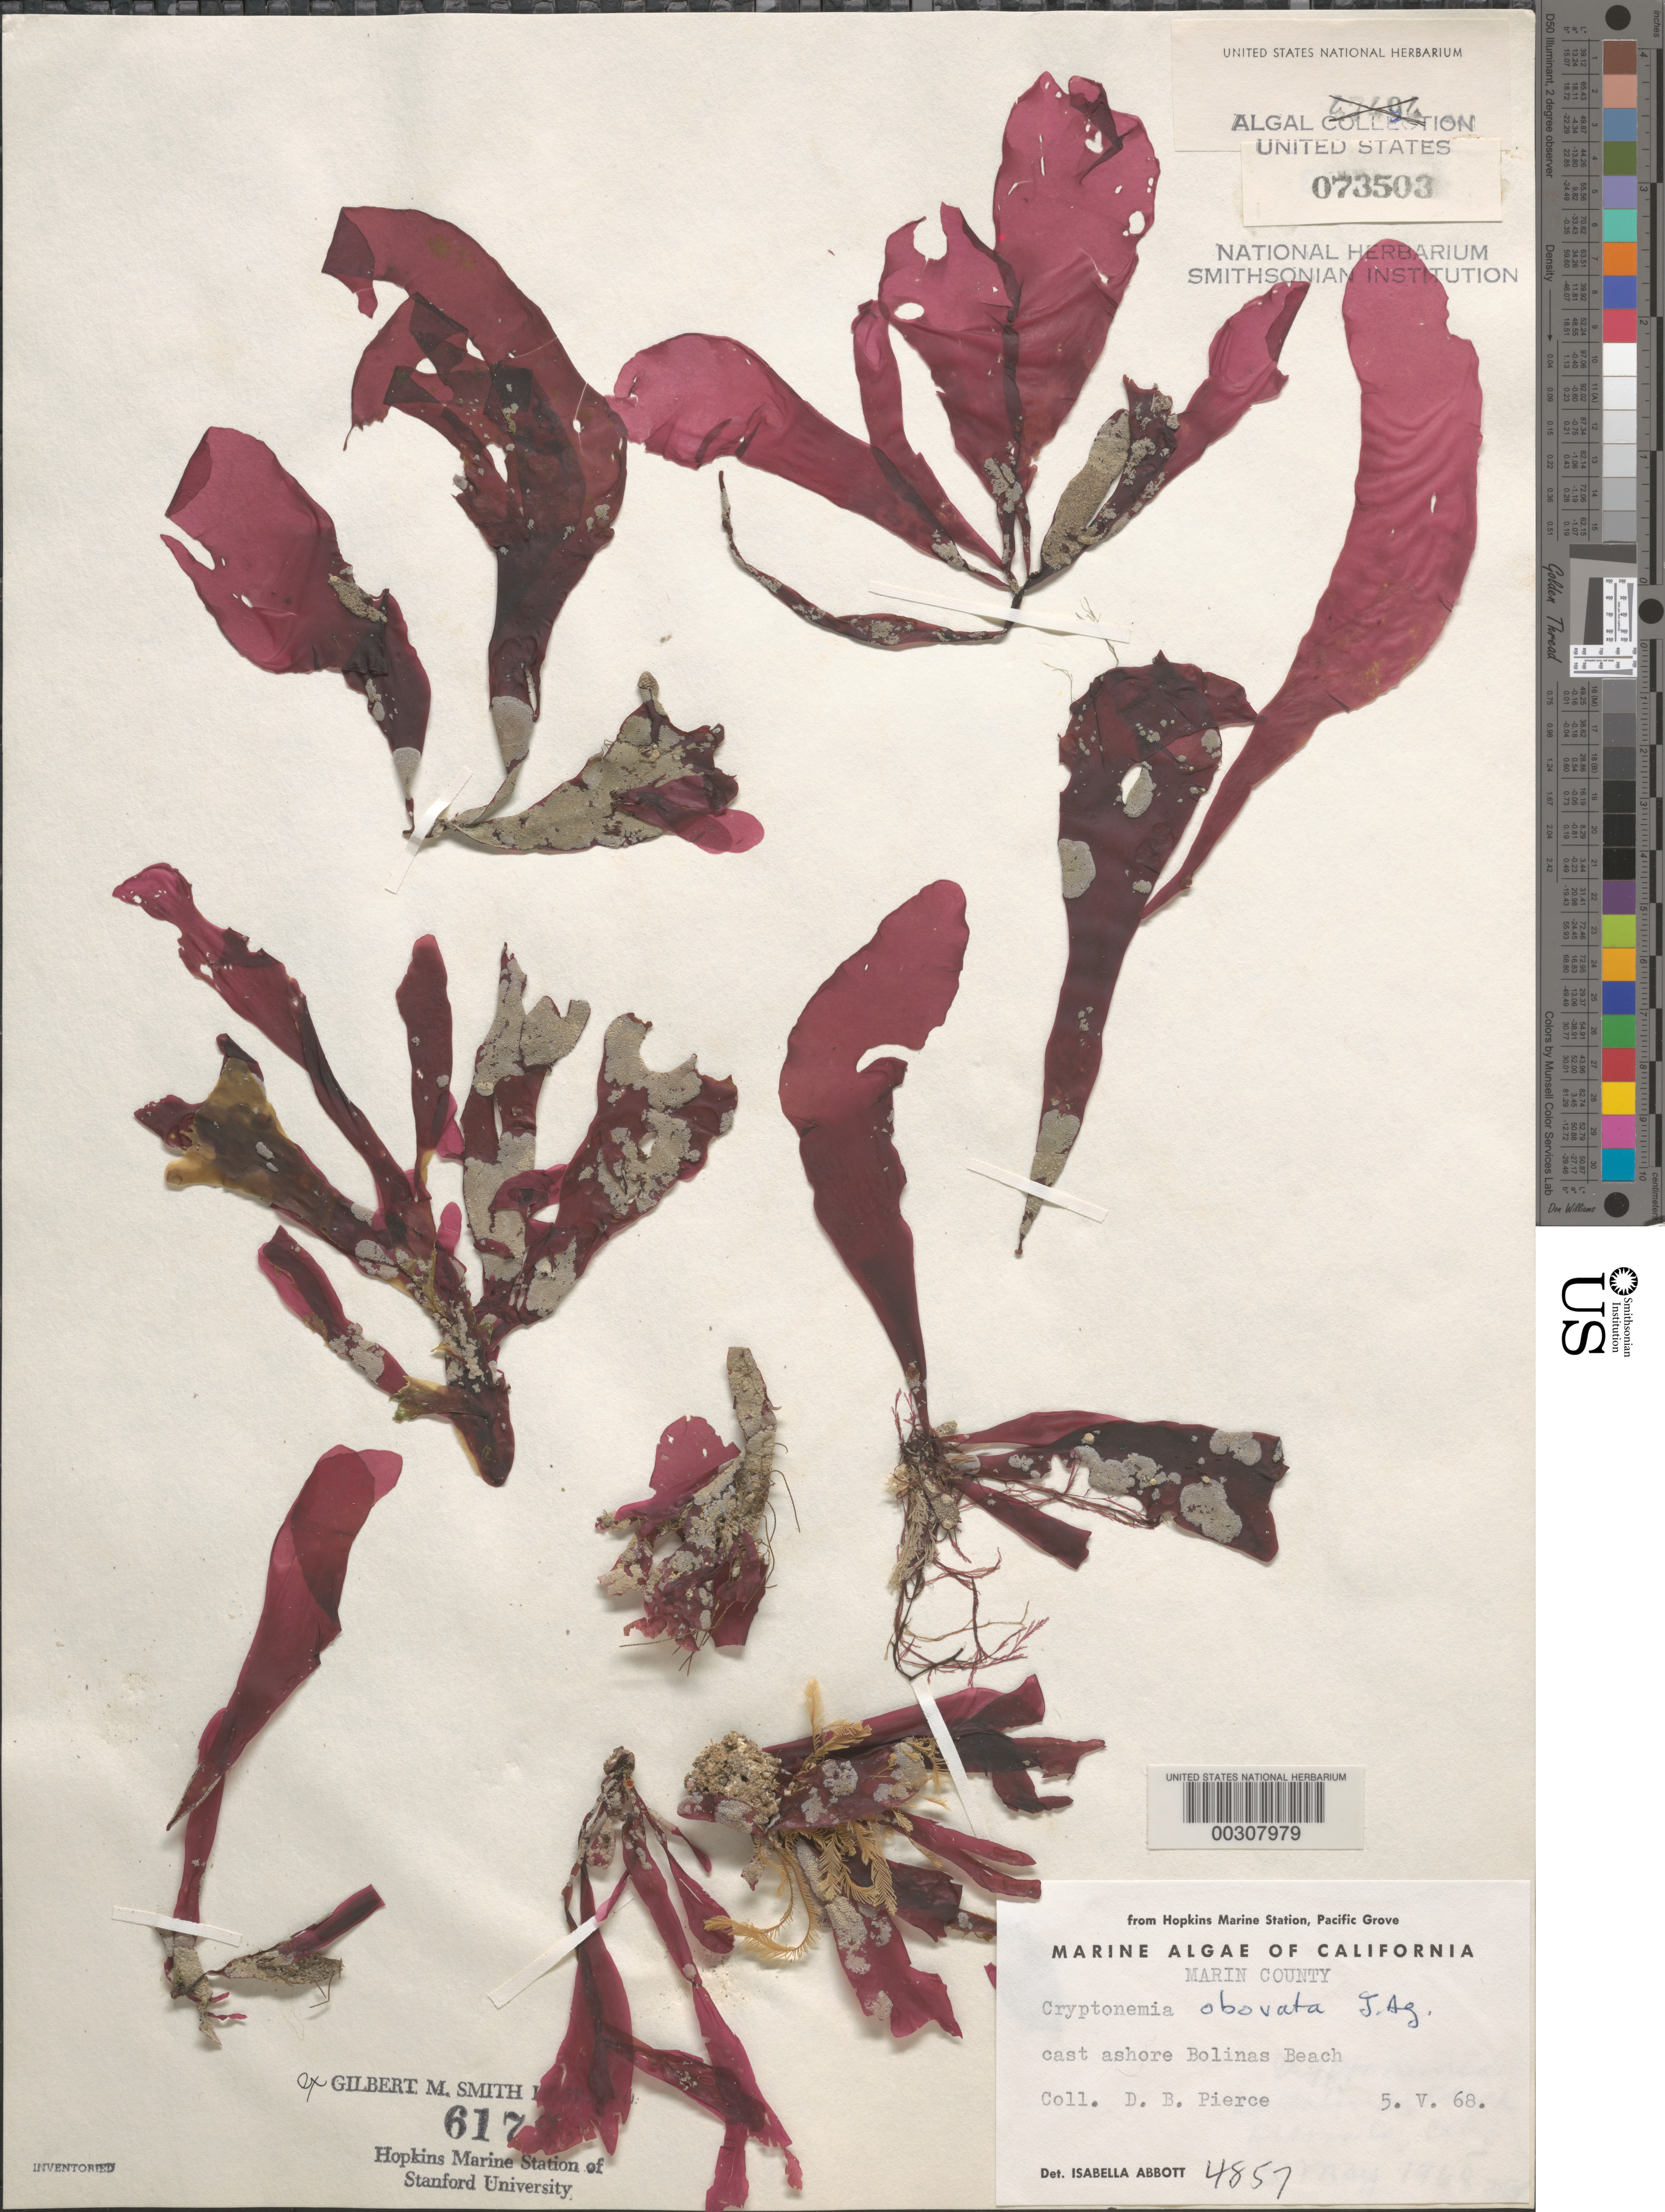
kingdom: Plantae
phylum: Rhodophyta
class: Florideophyceae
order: Halymeniales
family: Halymeniaceae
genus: Cryptonemia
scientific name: Cryptonemia obovata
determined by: Abbott, Isabella A.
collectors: D. Pierce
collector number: IAA 4857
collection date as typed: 05 May 1968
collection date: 1968-05-05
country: United States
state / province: California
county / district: Marin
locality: Bolinas Beach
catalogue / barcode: US 73503